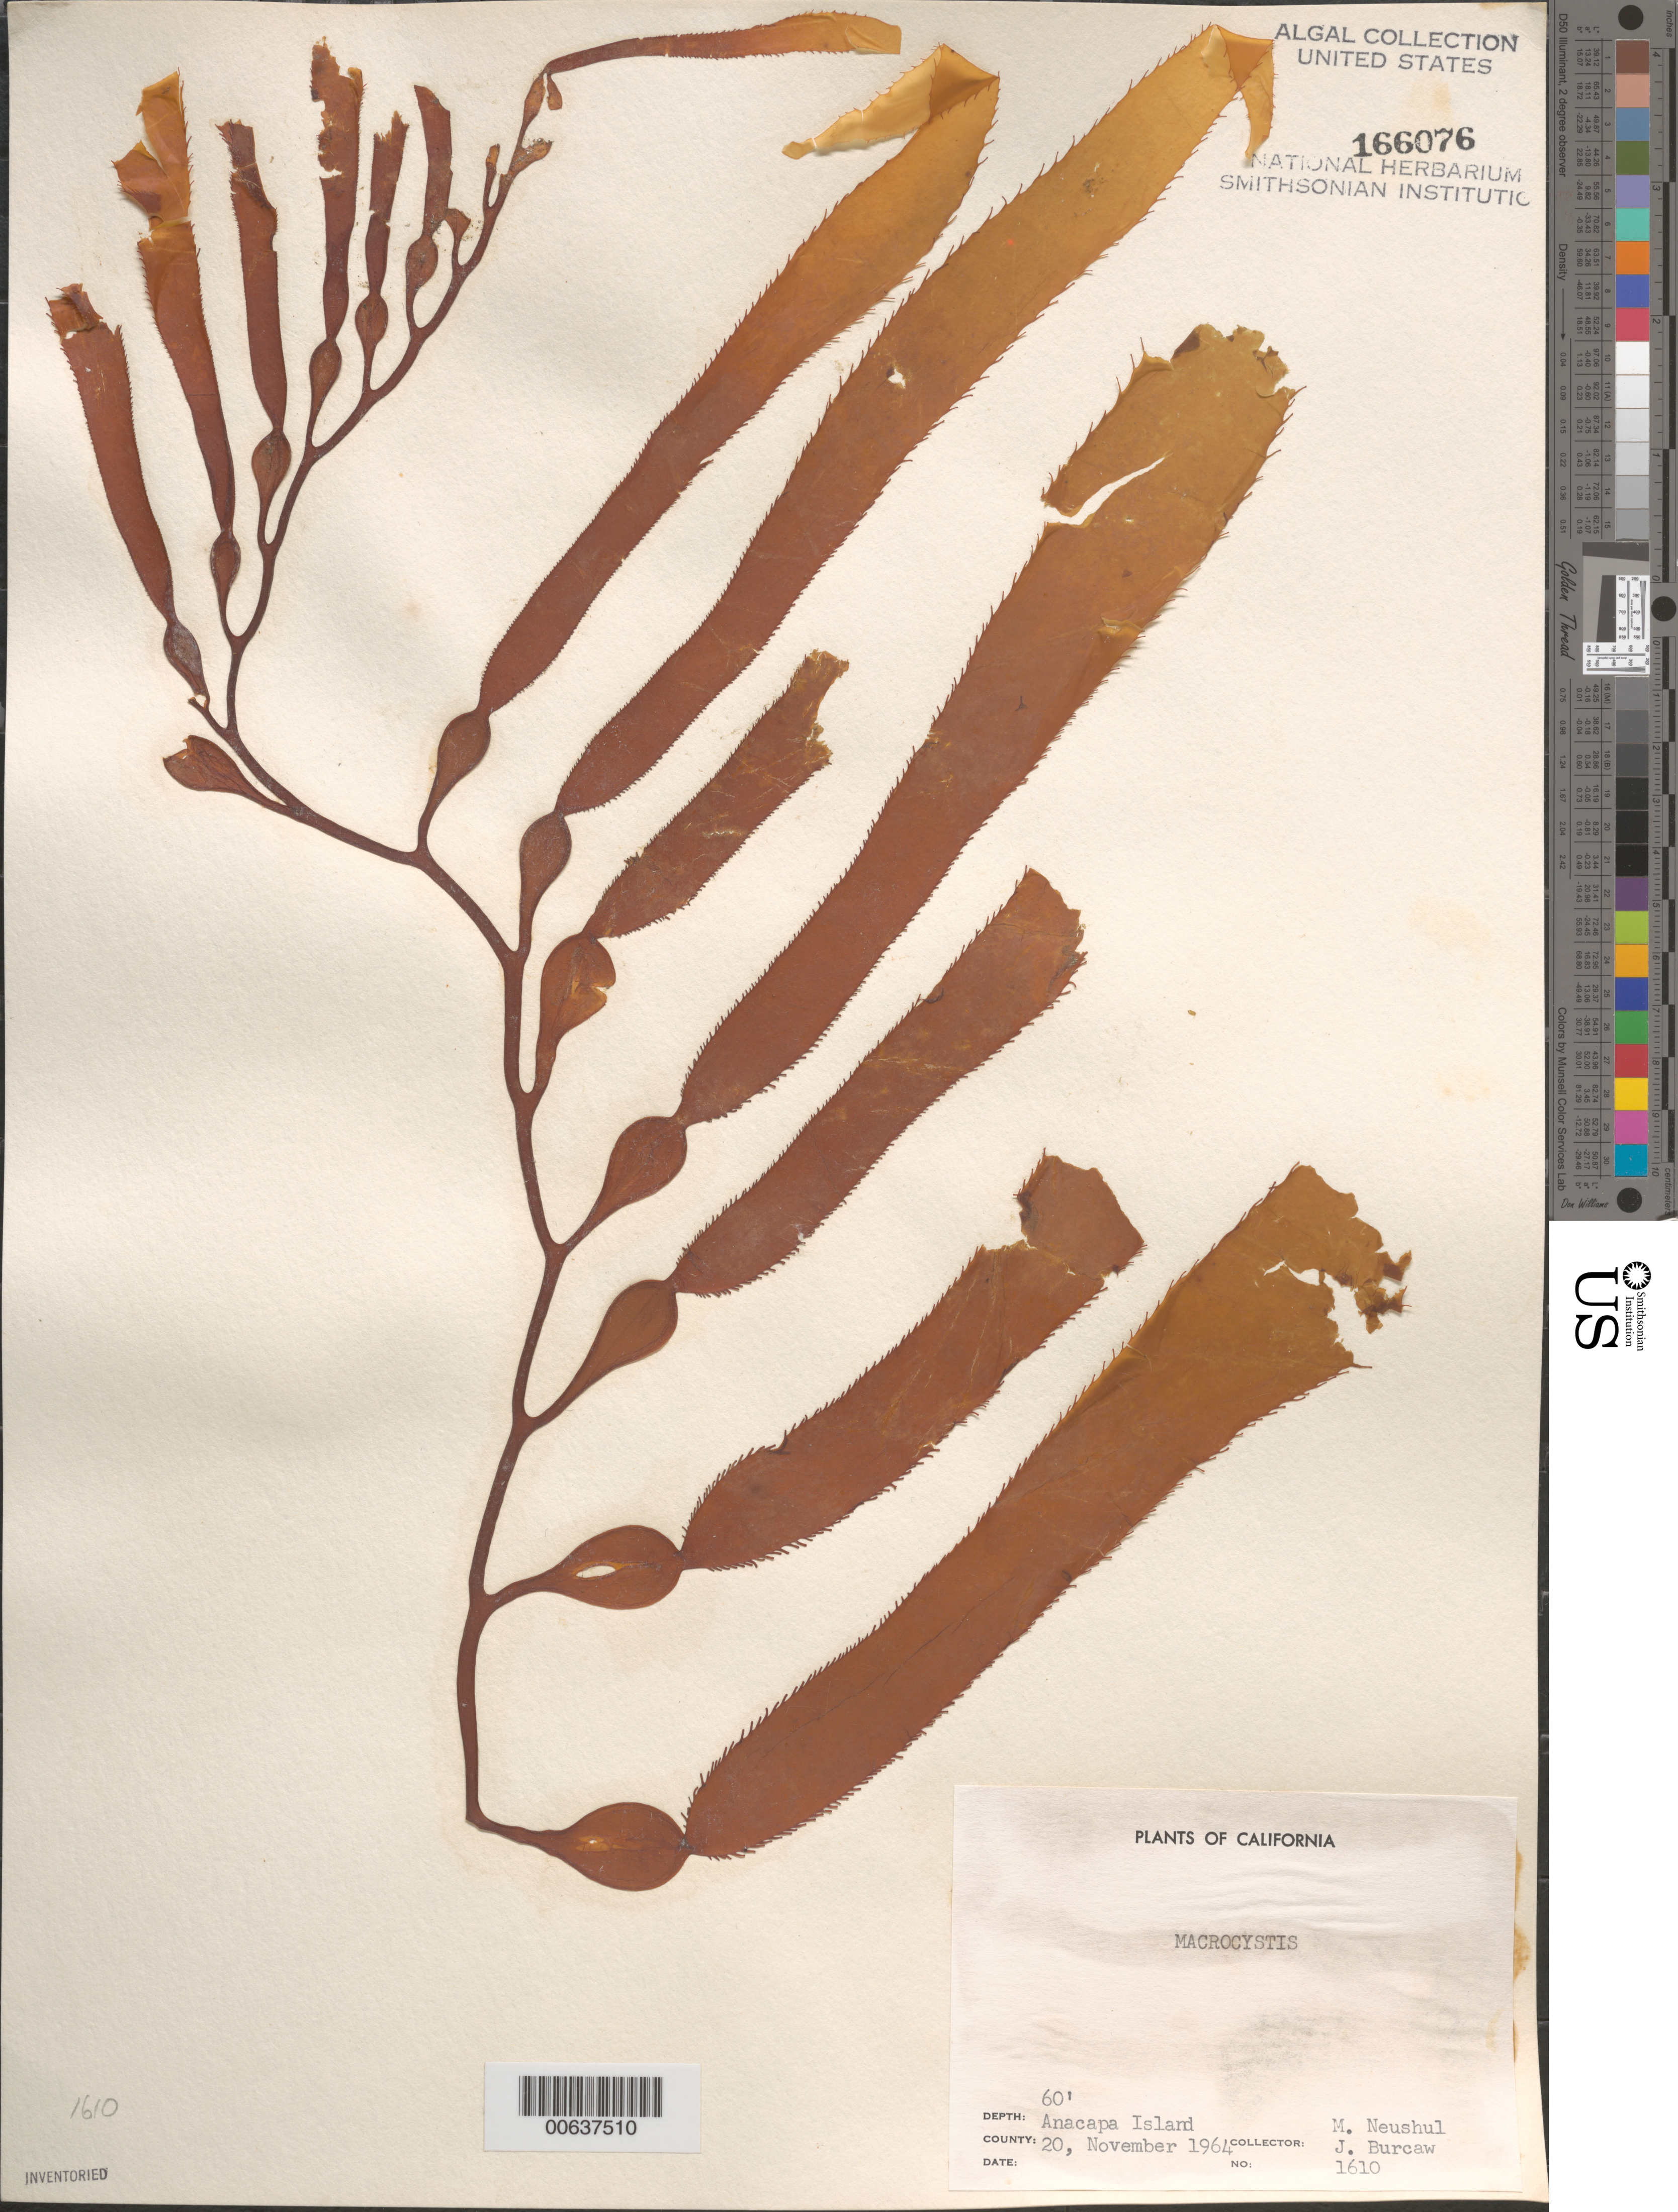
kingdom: Chromista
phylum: Ochrophyta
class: Phaeophyceae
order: Laminariales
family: Laminariaceae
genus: Macrocystis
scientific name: Macrocystis sp.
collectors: M. Neushul & J. Burcaw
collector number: Neushul 1610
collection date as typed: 20 Nov 1964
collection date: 1964-11-20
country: United States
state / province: California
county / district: Ventura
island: Anacapa Island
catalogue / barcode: US 166076